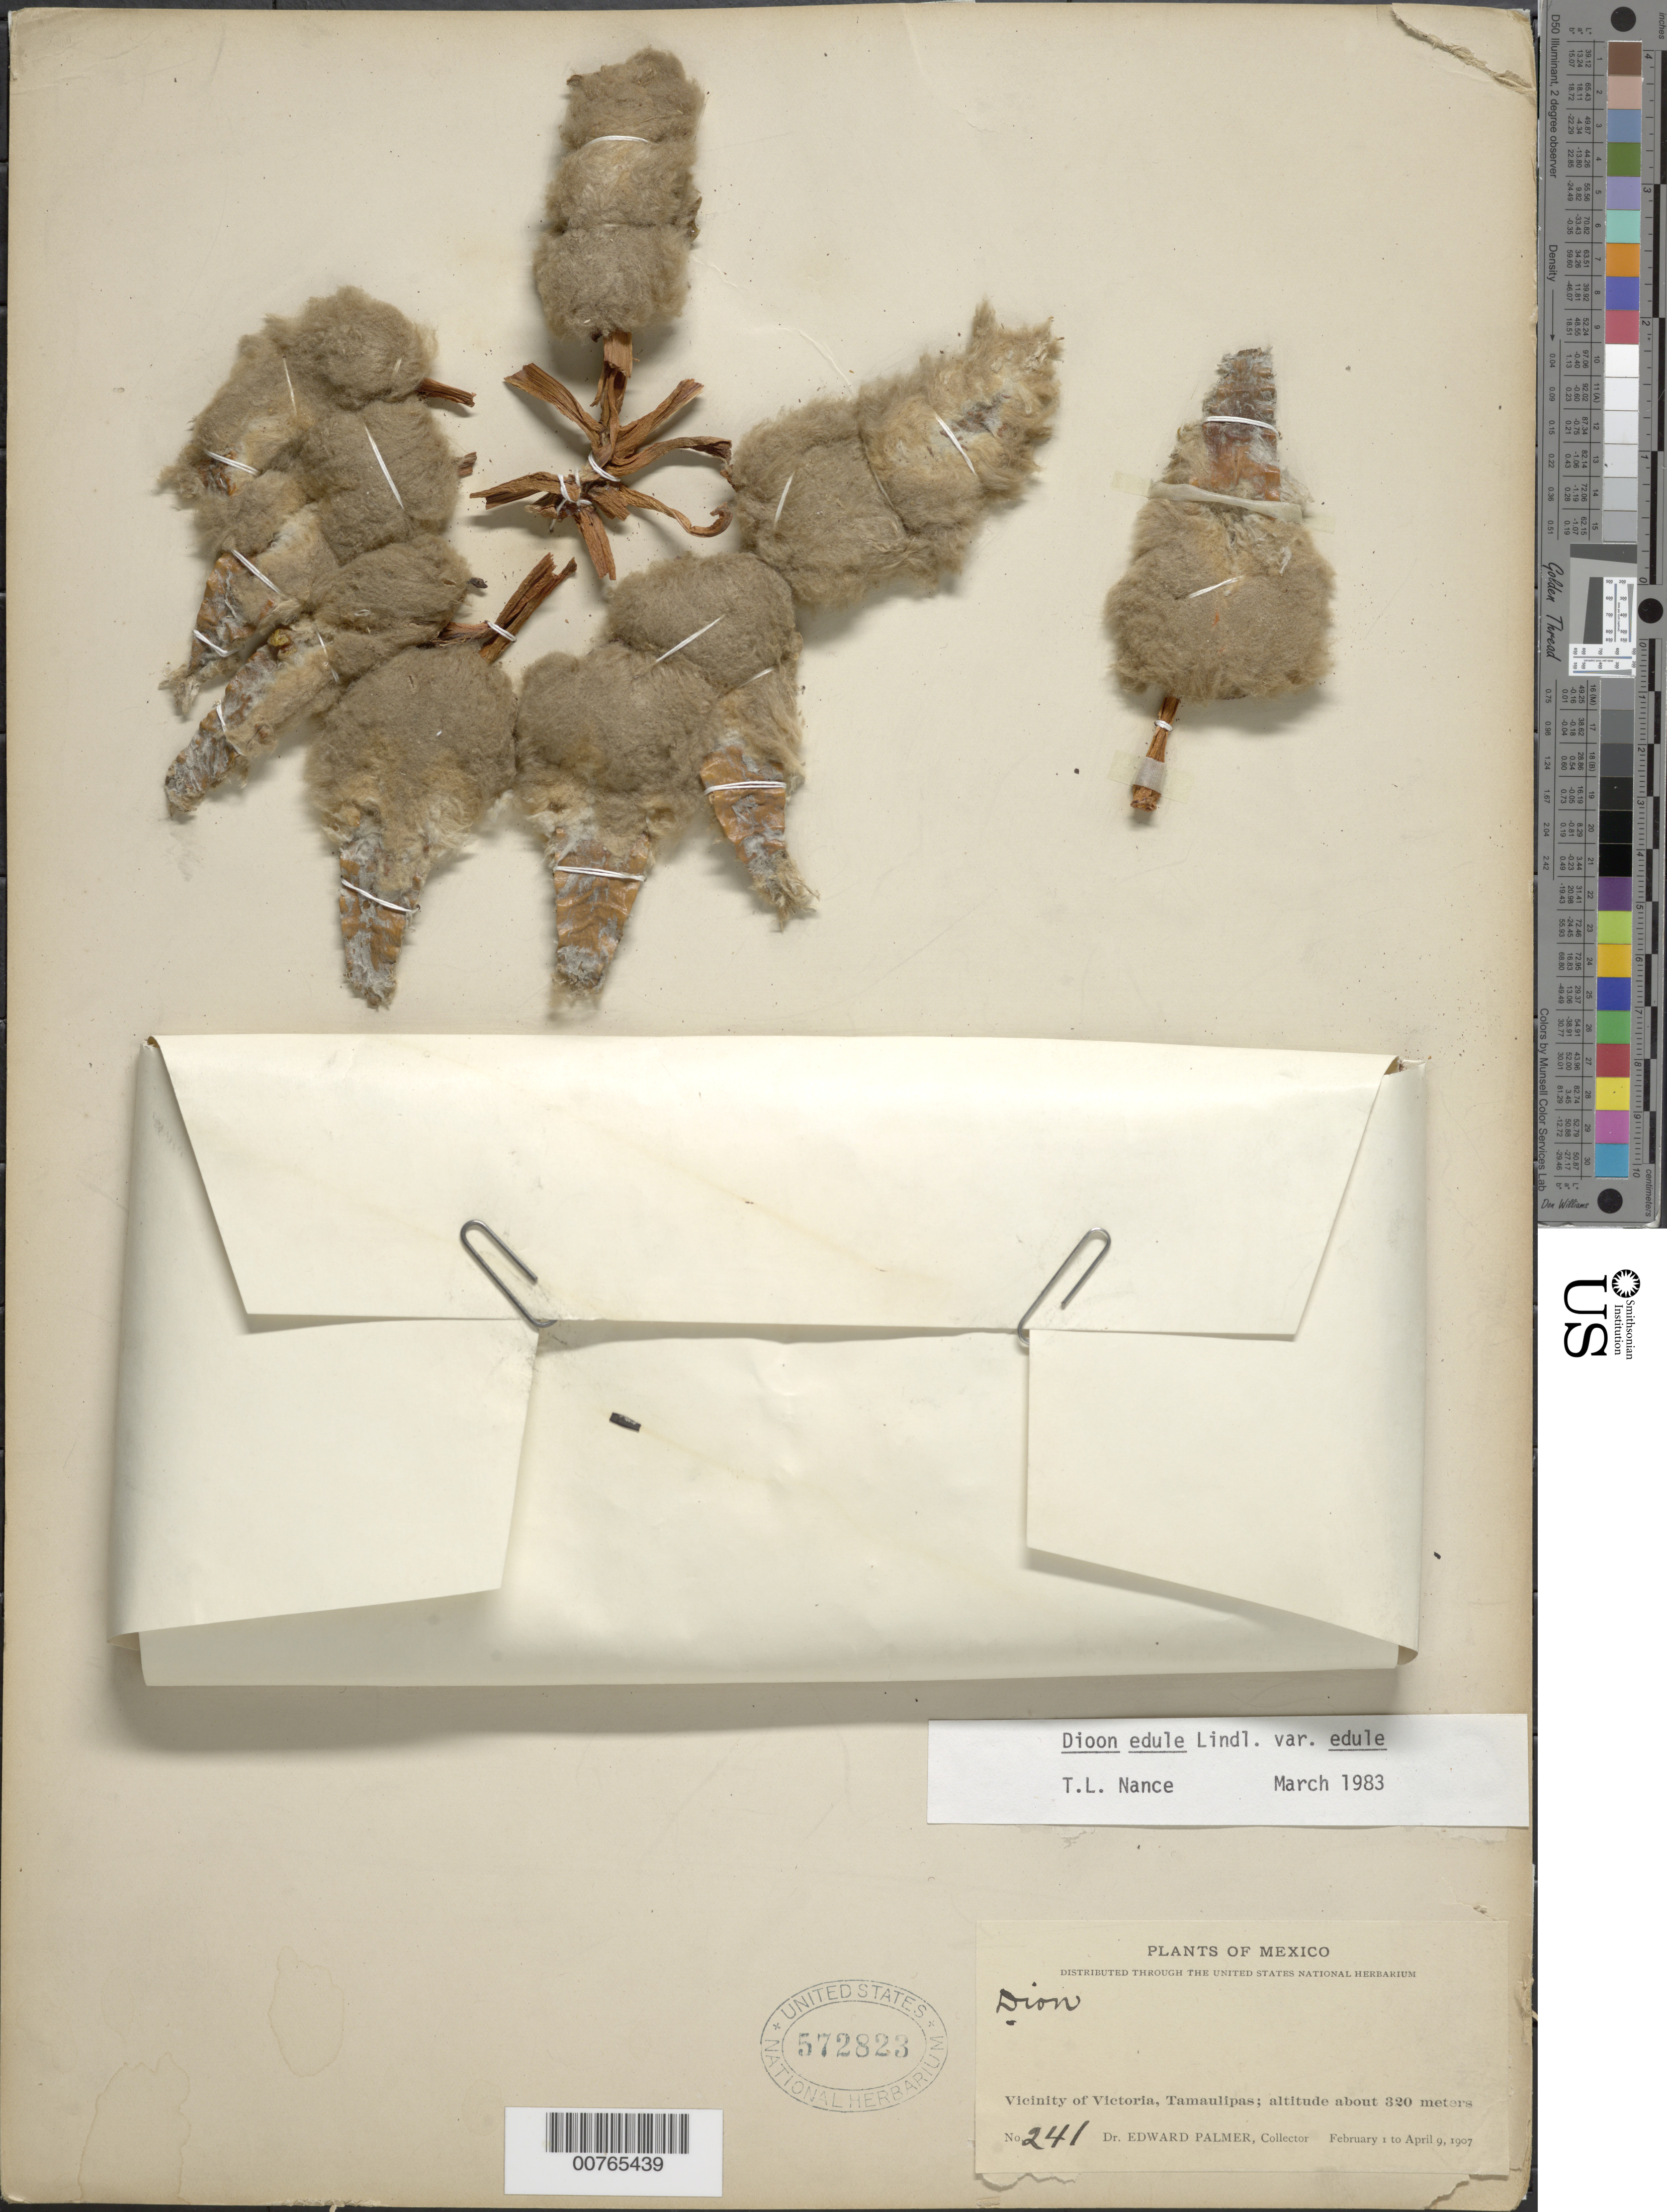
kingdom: Plantae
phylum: Tracheophyta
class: Cycadopsida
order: Cycadales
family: Zamiaceae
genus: Dioon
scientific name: Dioon edule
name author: Lindl.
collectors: E. Palmer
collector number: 241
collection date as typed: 01 Feb 1907 to 09 Apr 1907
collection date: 1907-02-01/1907-04-09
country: Mexico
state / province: Tamaulipas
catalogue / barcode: US 572823